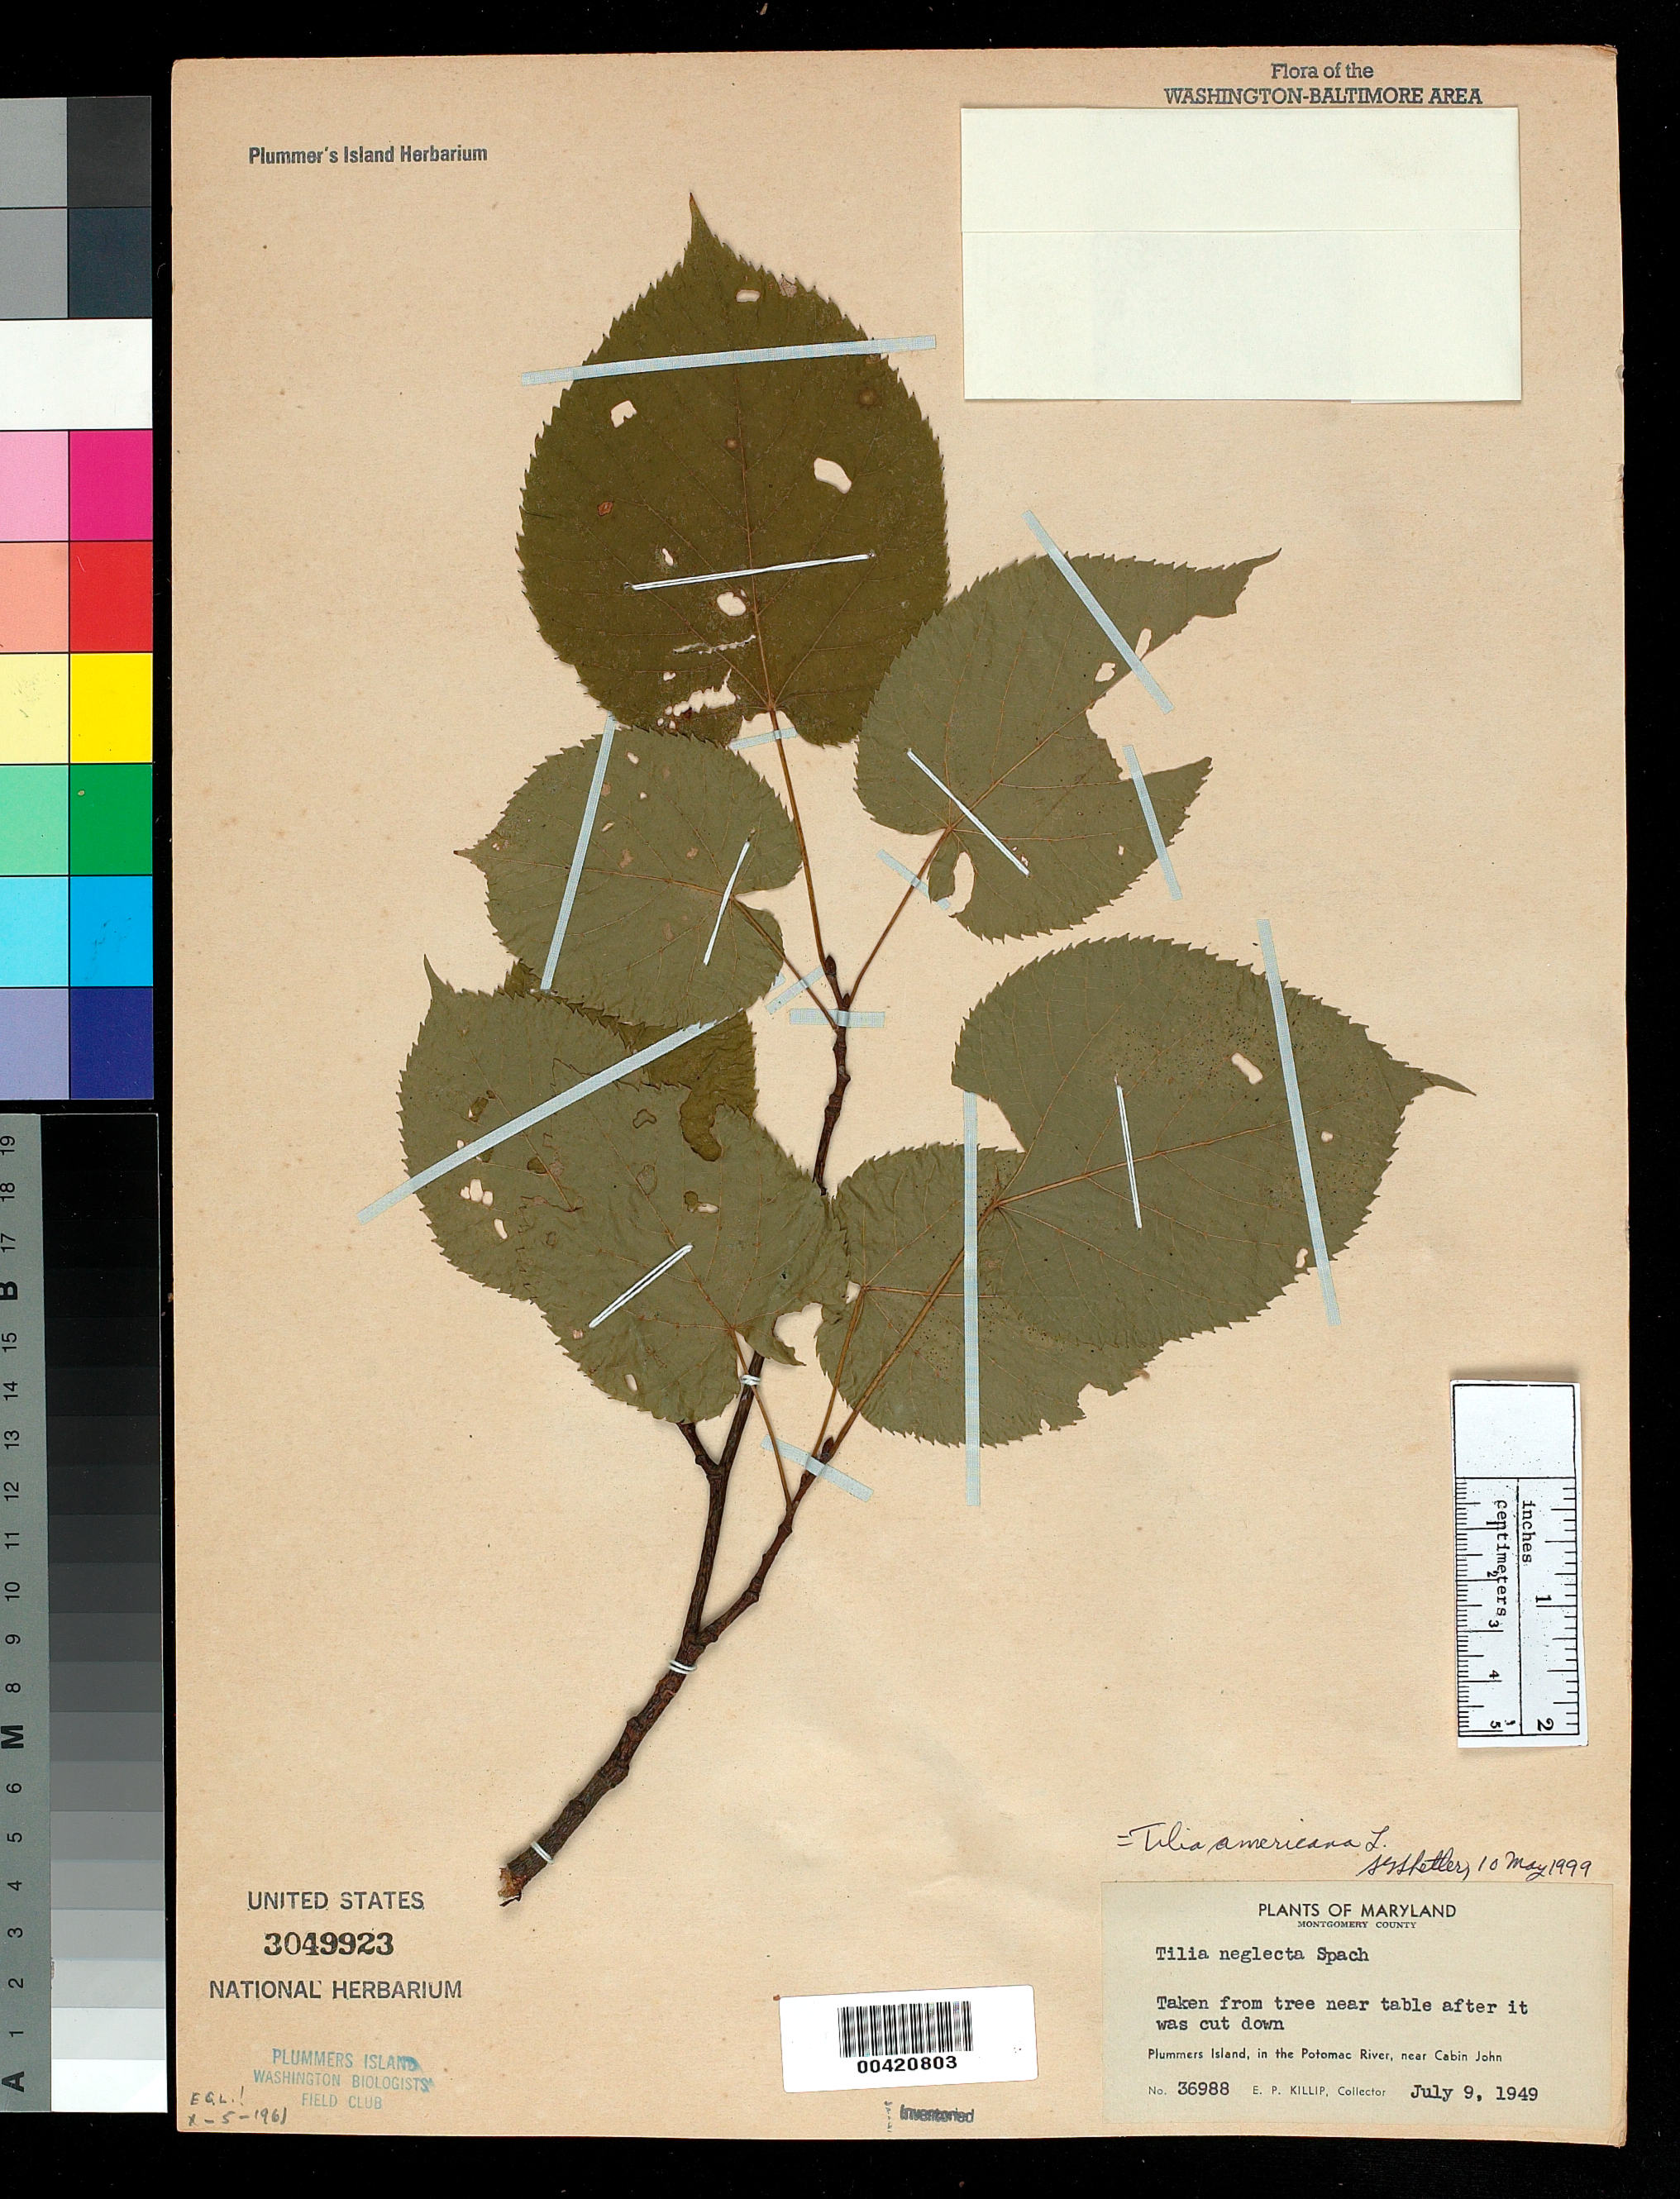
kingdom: Plantae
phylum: Tracheophyta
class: Magnoliopsida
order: Malvales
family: Malvaceae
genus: Tilia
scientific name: Tilia americana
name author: L.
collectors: E. P. Killip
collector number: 36988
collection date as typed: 09 Jul 1949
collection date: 1949-07-09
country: United States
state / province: Maryland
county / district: Montgomery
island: Plummers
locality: Plummer's Island; near table C. & O. Canal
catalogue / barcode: US 3049923